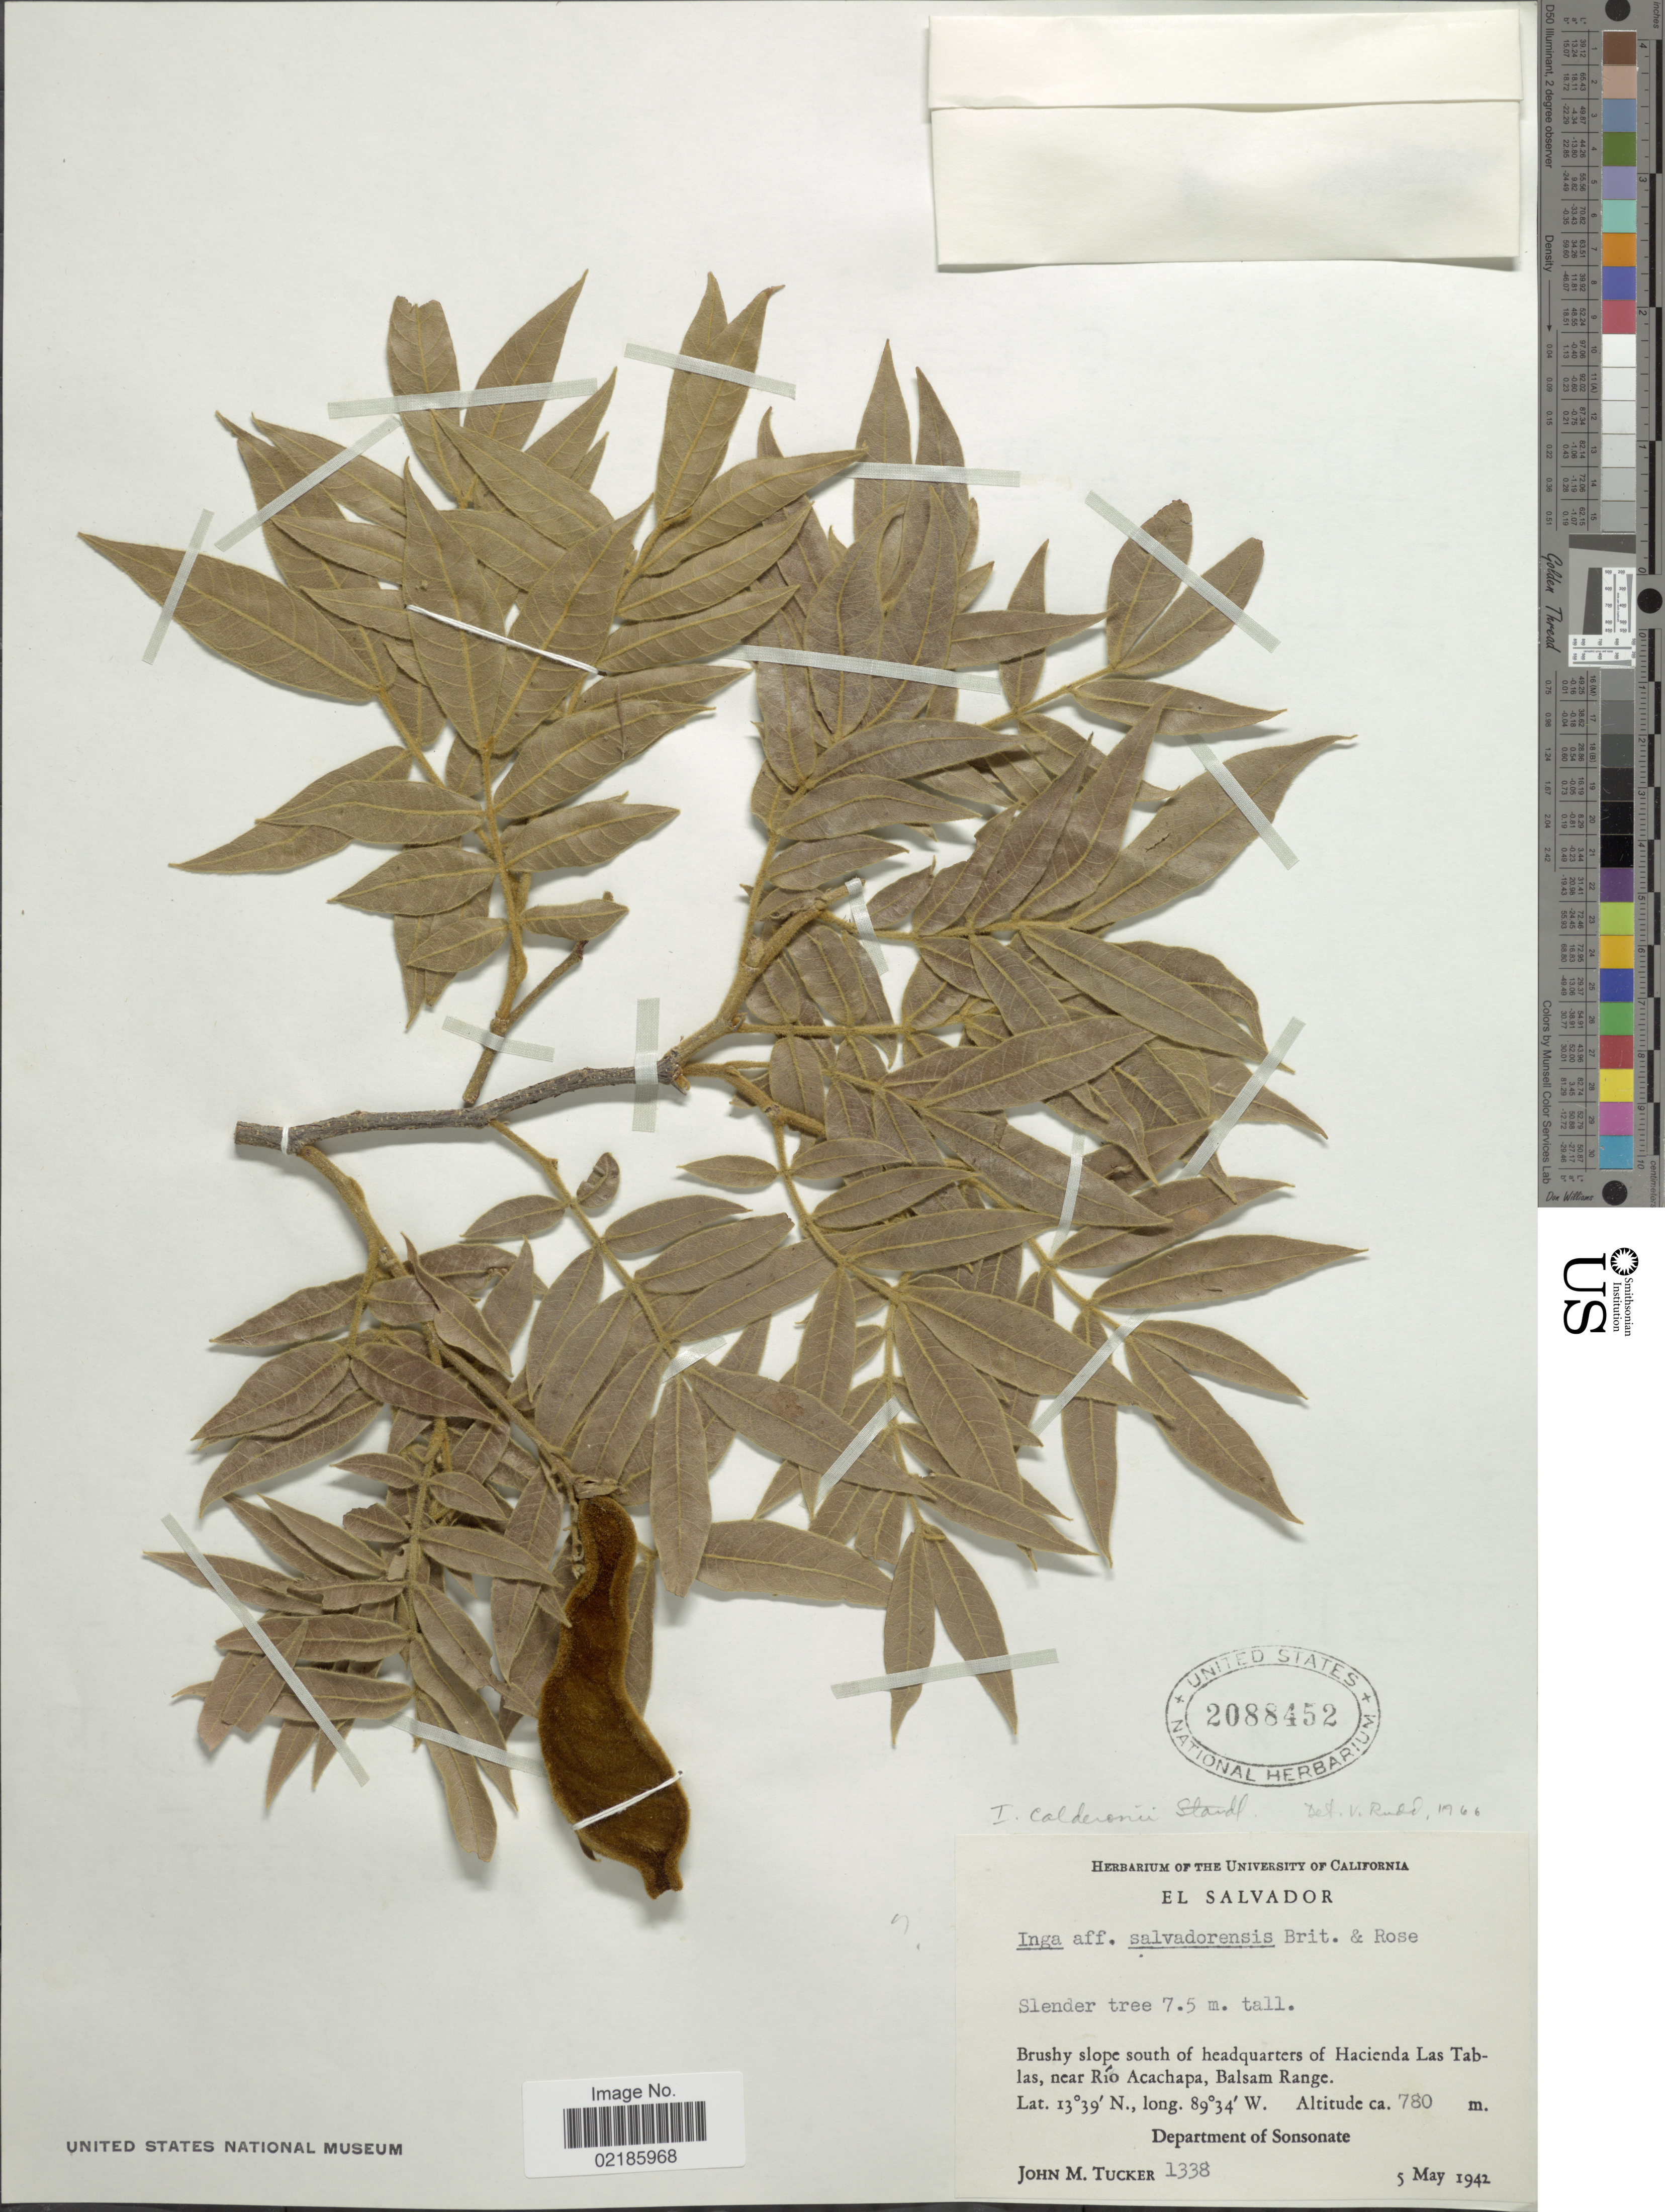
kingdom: Plantae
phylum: Tracheophyta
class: Magnoliopsida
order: Fabales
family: Fabaceae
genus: Inga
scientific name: Inga calderonii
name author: Standl.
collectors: J. M. Tucker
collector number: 1338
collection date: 1942-05-05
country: El Salvador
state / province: Sonsonate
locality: Brushy slope south of headquarters of Hacienda Las Tablas, near Rio Acachapa, Balsam Range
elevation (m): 780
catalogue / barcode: US 2088452